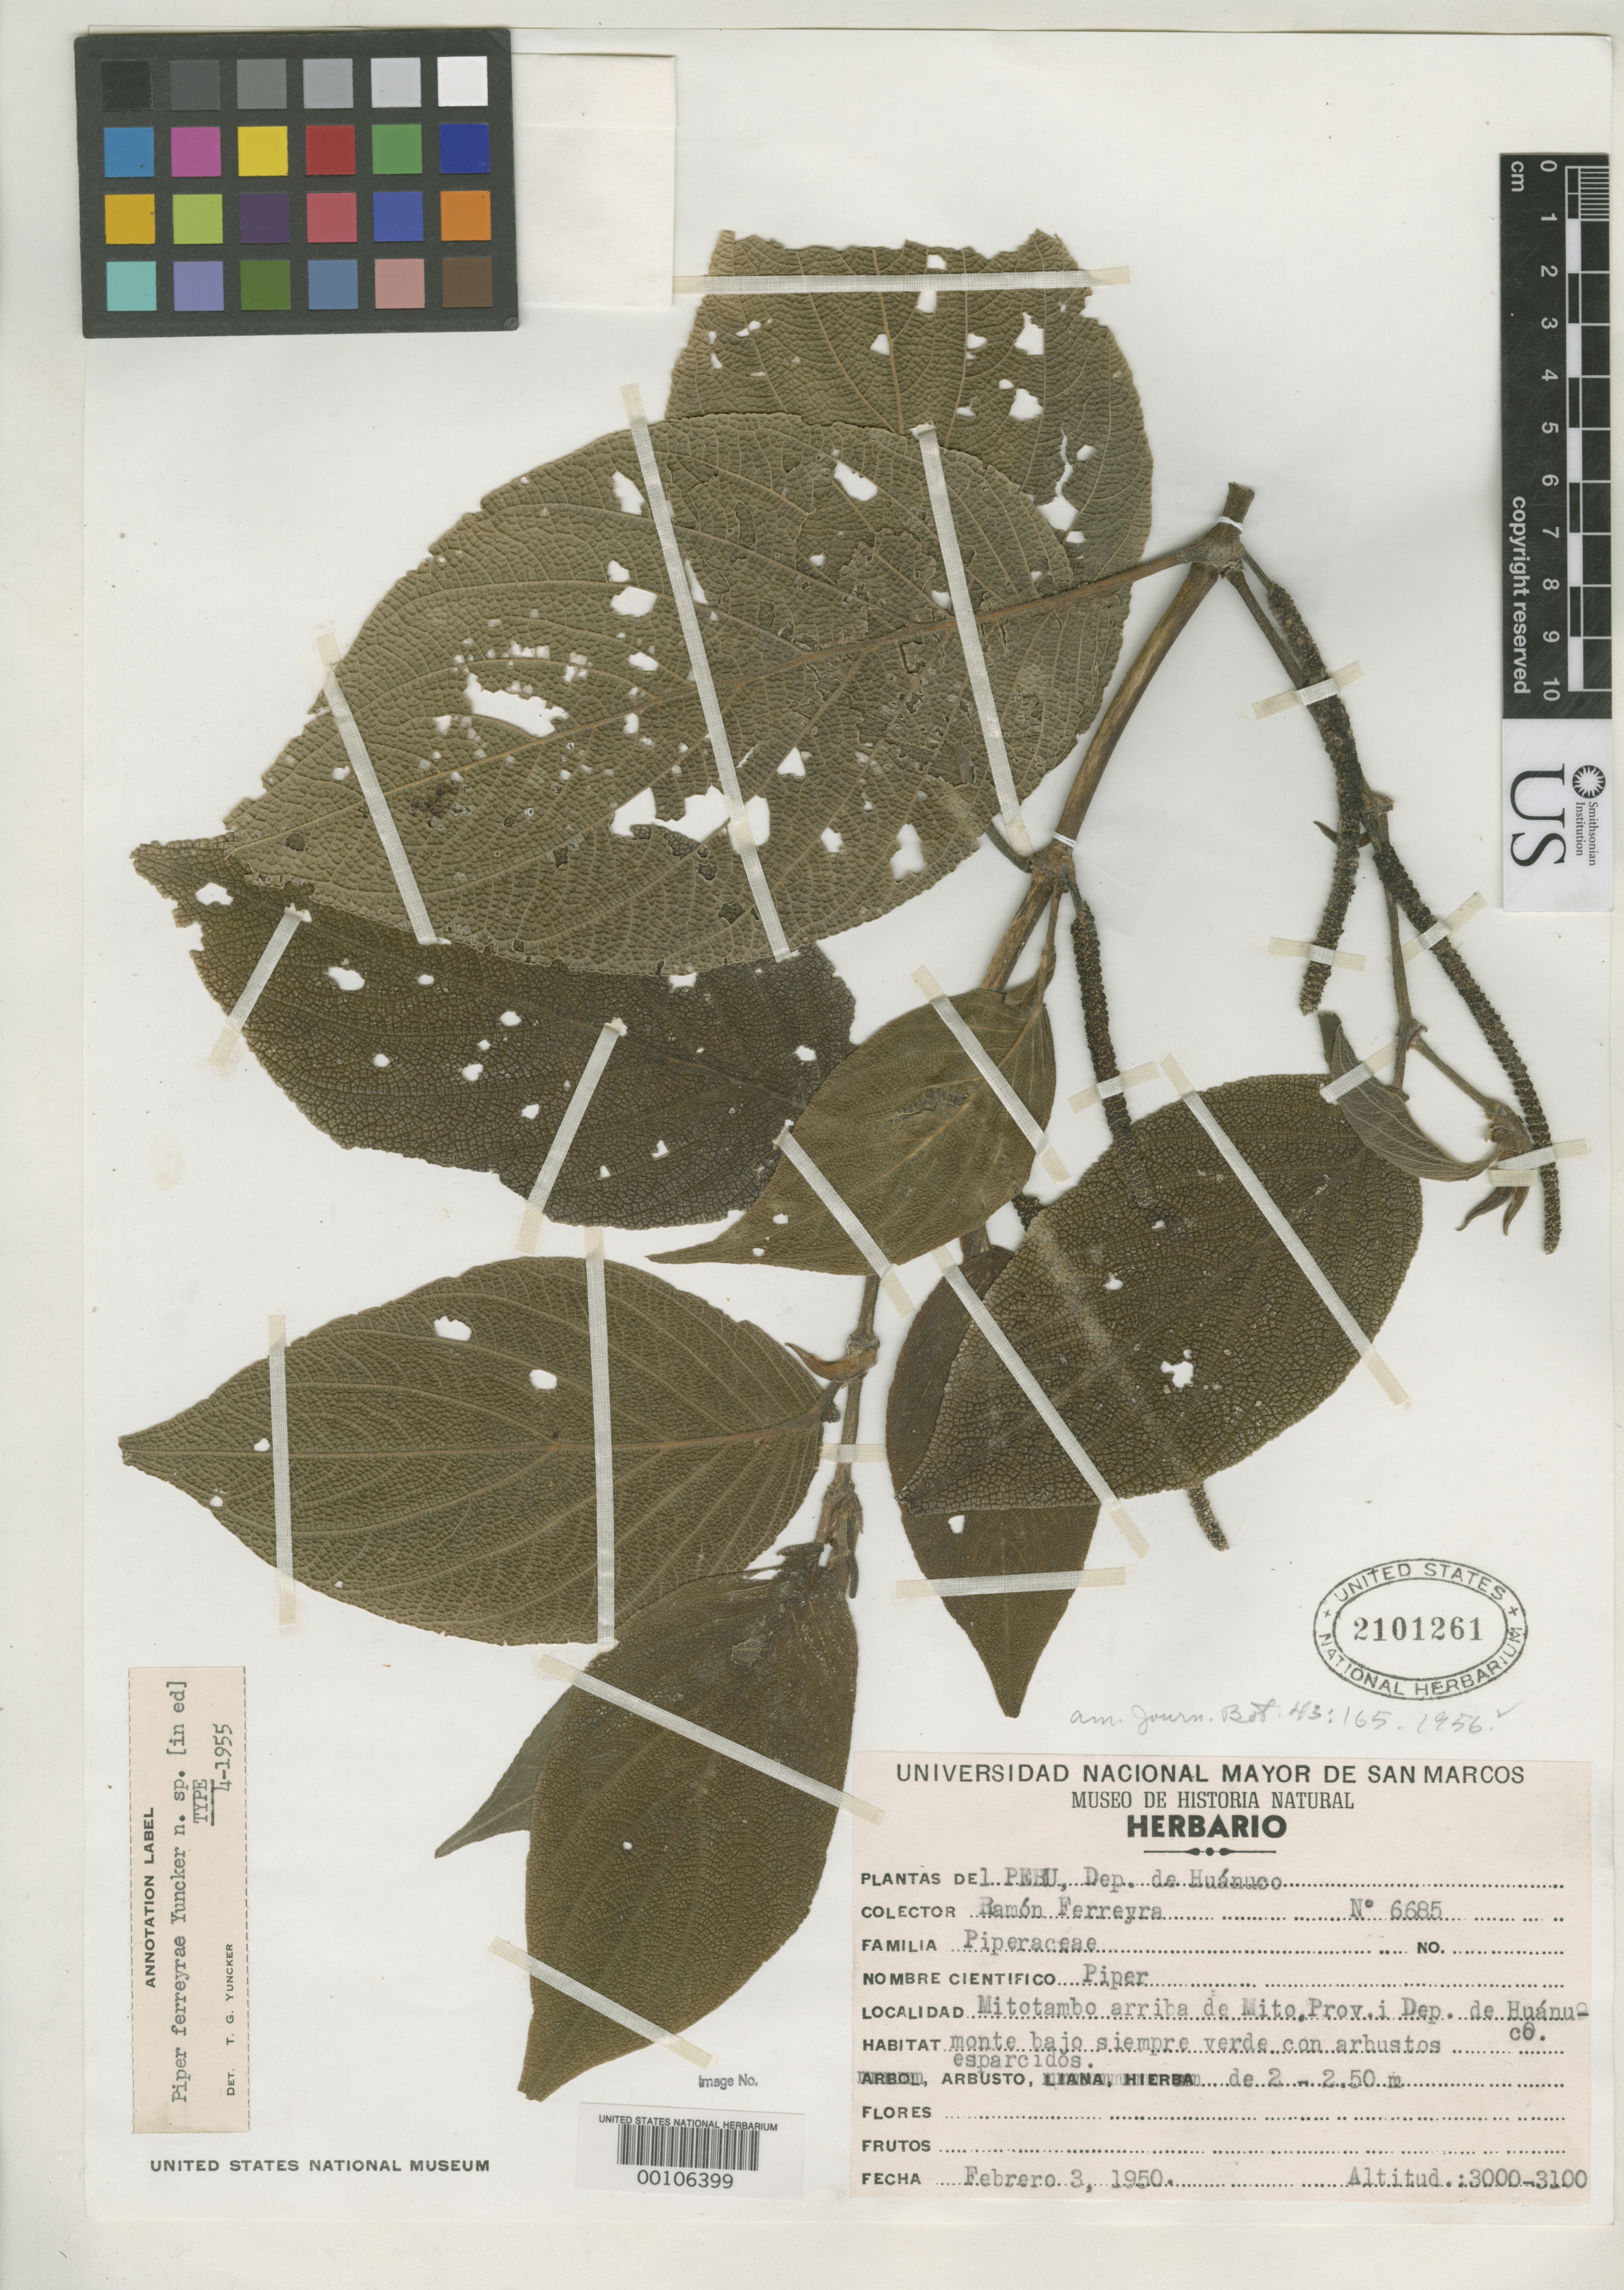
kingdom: Plantae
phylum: Tracheophyta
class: Magnoliopsida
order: Piperales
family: Piperaceae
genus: Piper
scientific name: Piper ferreyrae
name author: Yunck.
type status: Holotype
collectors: R. A. Ferreyra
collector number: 6685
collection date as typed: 03 Feb 1950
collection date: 1950-02-03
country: Peru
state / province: Huánuco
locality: Mitotambo above Mito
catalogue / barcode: US 2101261